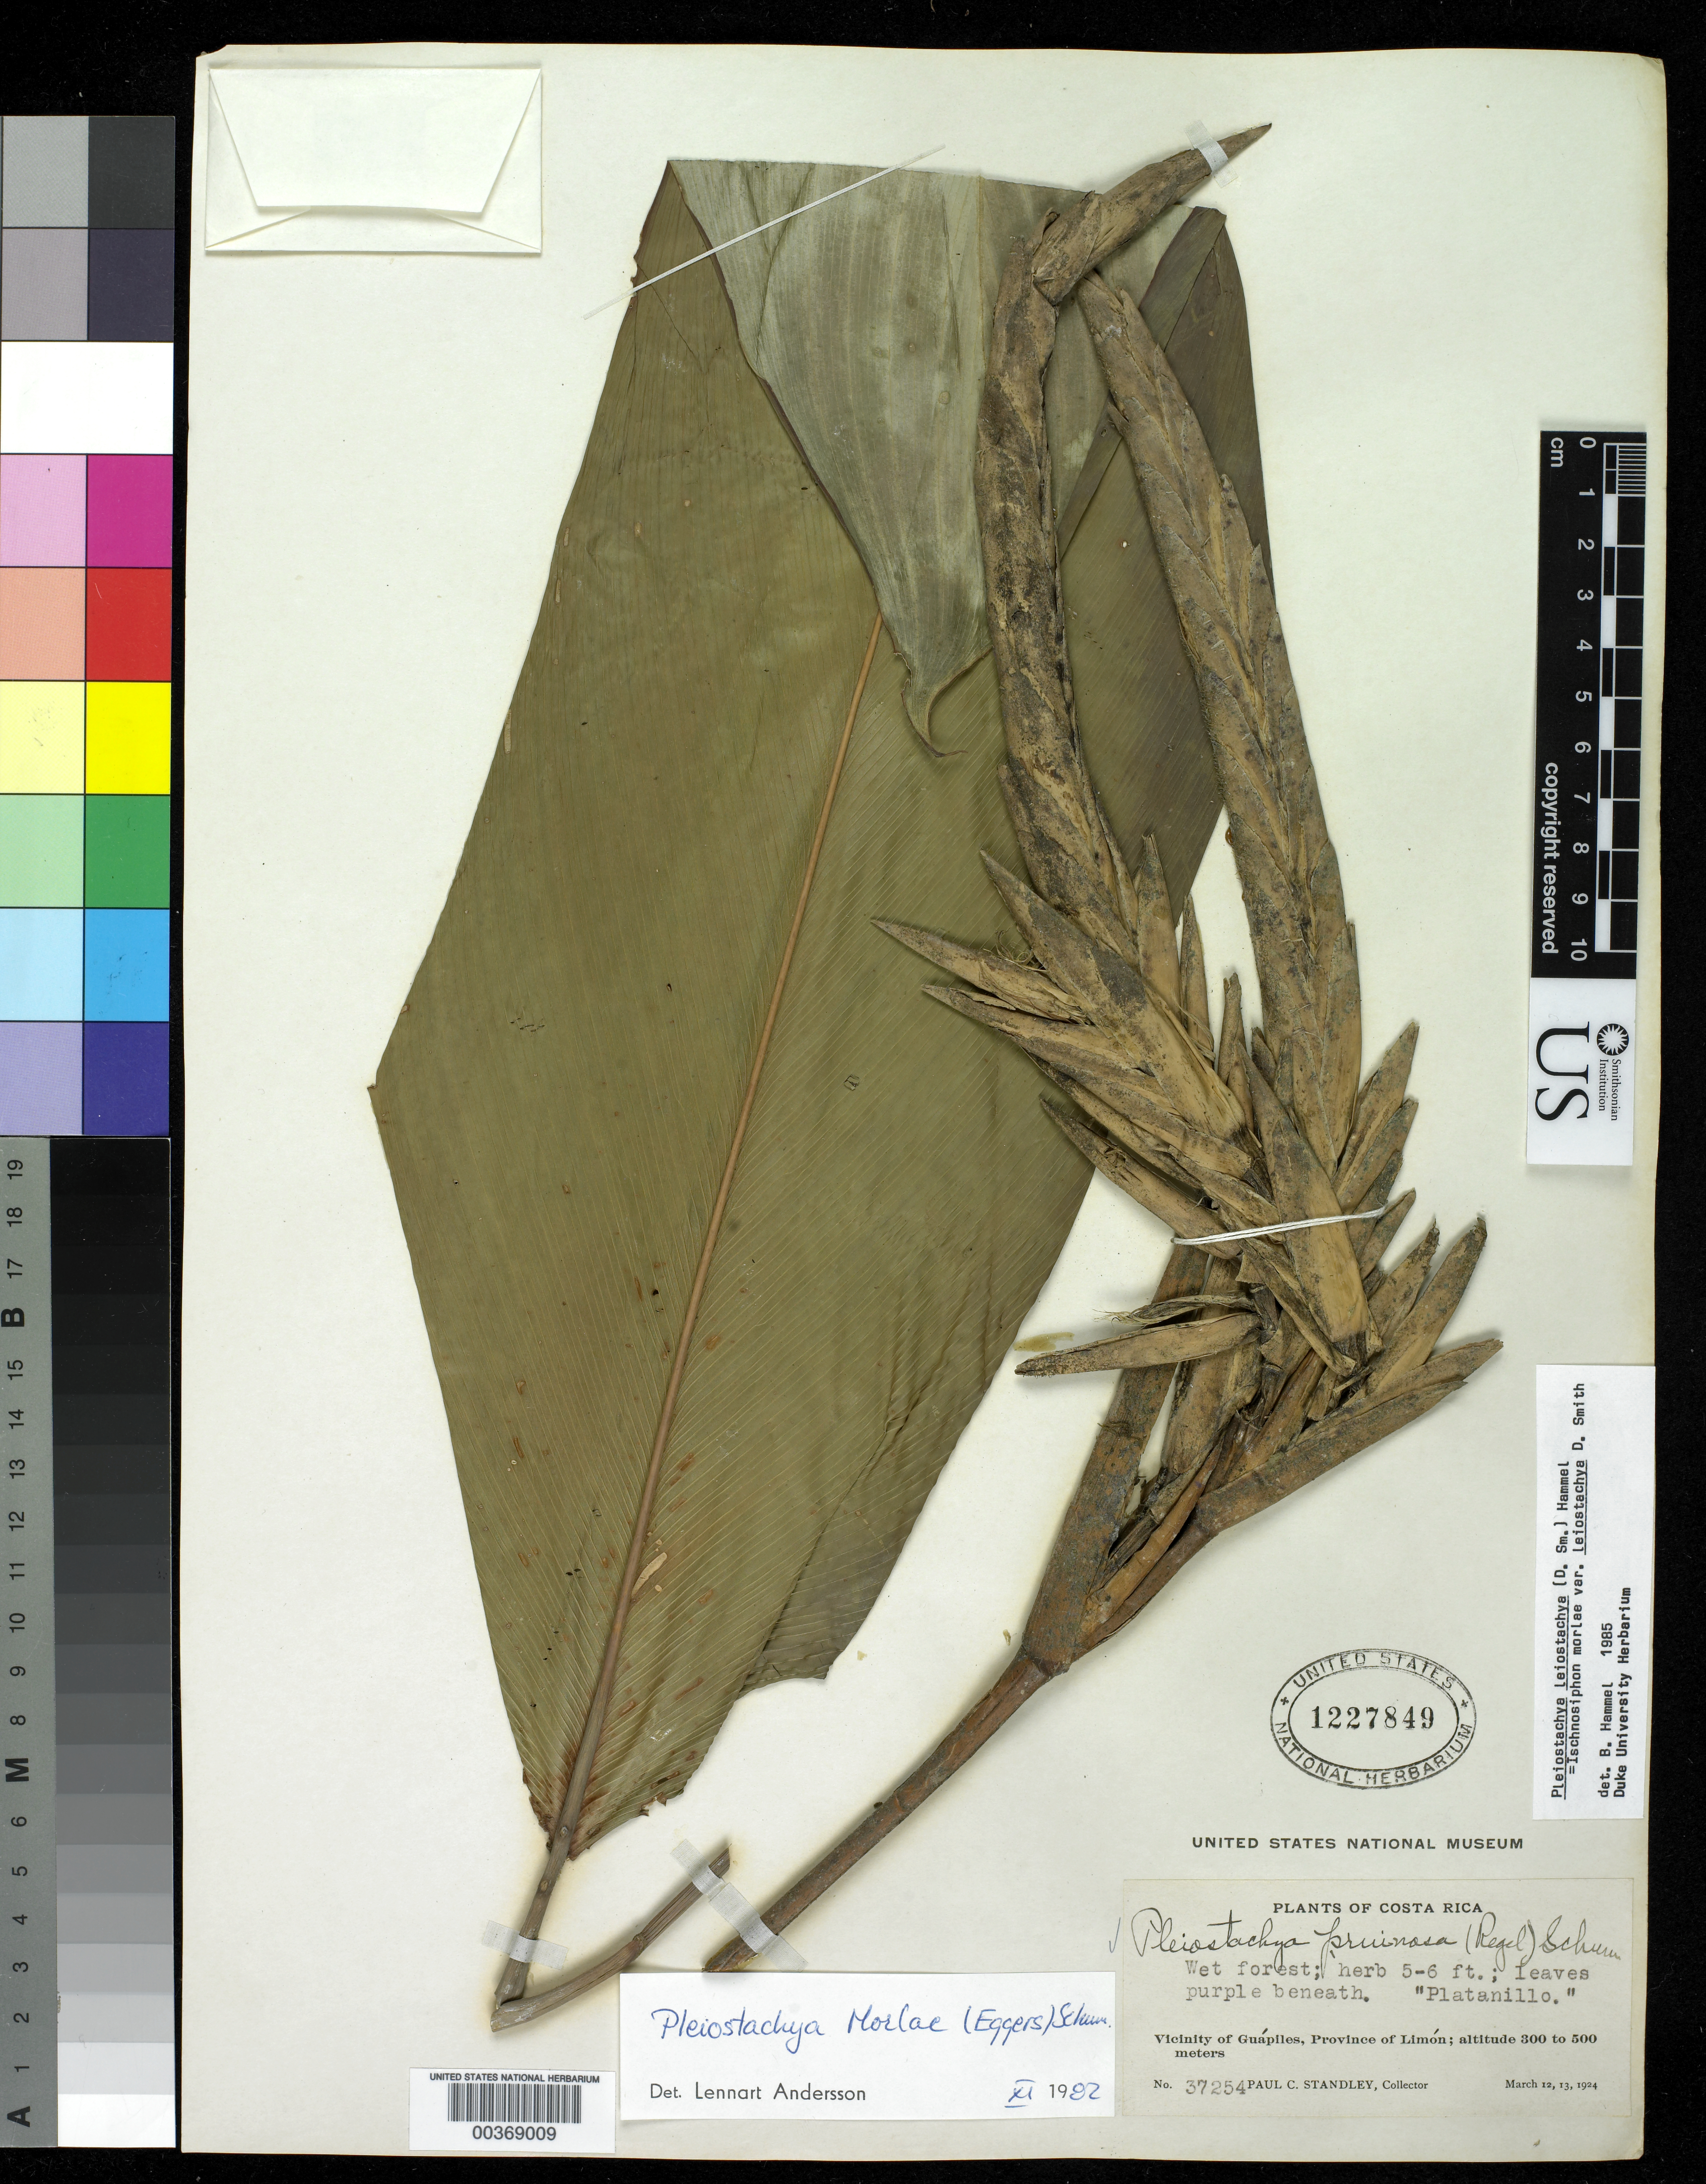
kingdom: Plantae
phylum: Tracheophyta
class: Liliopsida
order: Zingiberales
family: Marantaceae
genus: Pleiostachya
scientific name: Pleiostachya leiostachya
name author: (Donn. Sm.) Hammel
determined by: Hammel, Barry E., (MO), Missouri Botanical Garden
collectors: P. C. Standley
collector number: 37254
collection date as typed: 12 Mar 1924 and 13 Mar 1924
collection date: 1924-03-12,1924-03-13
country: Costa Rica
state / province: Limón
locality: Vicinity of guapiles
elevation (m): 300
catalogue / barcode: US 1227849